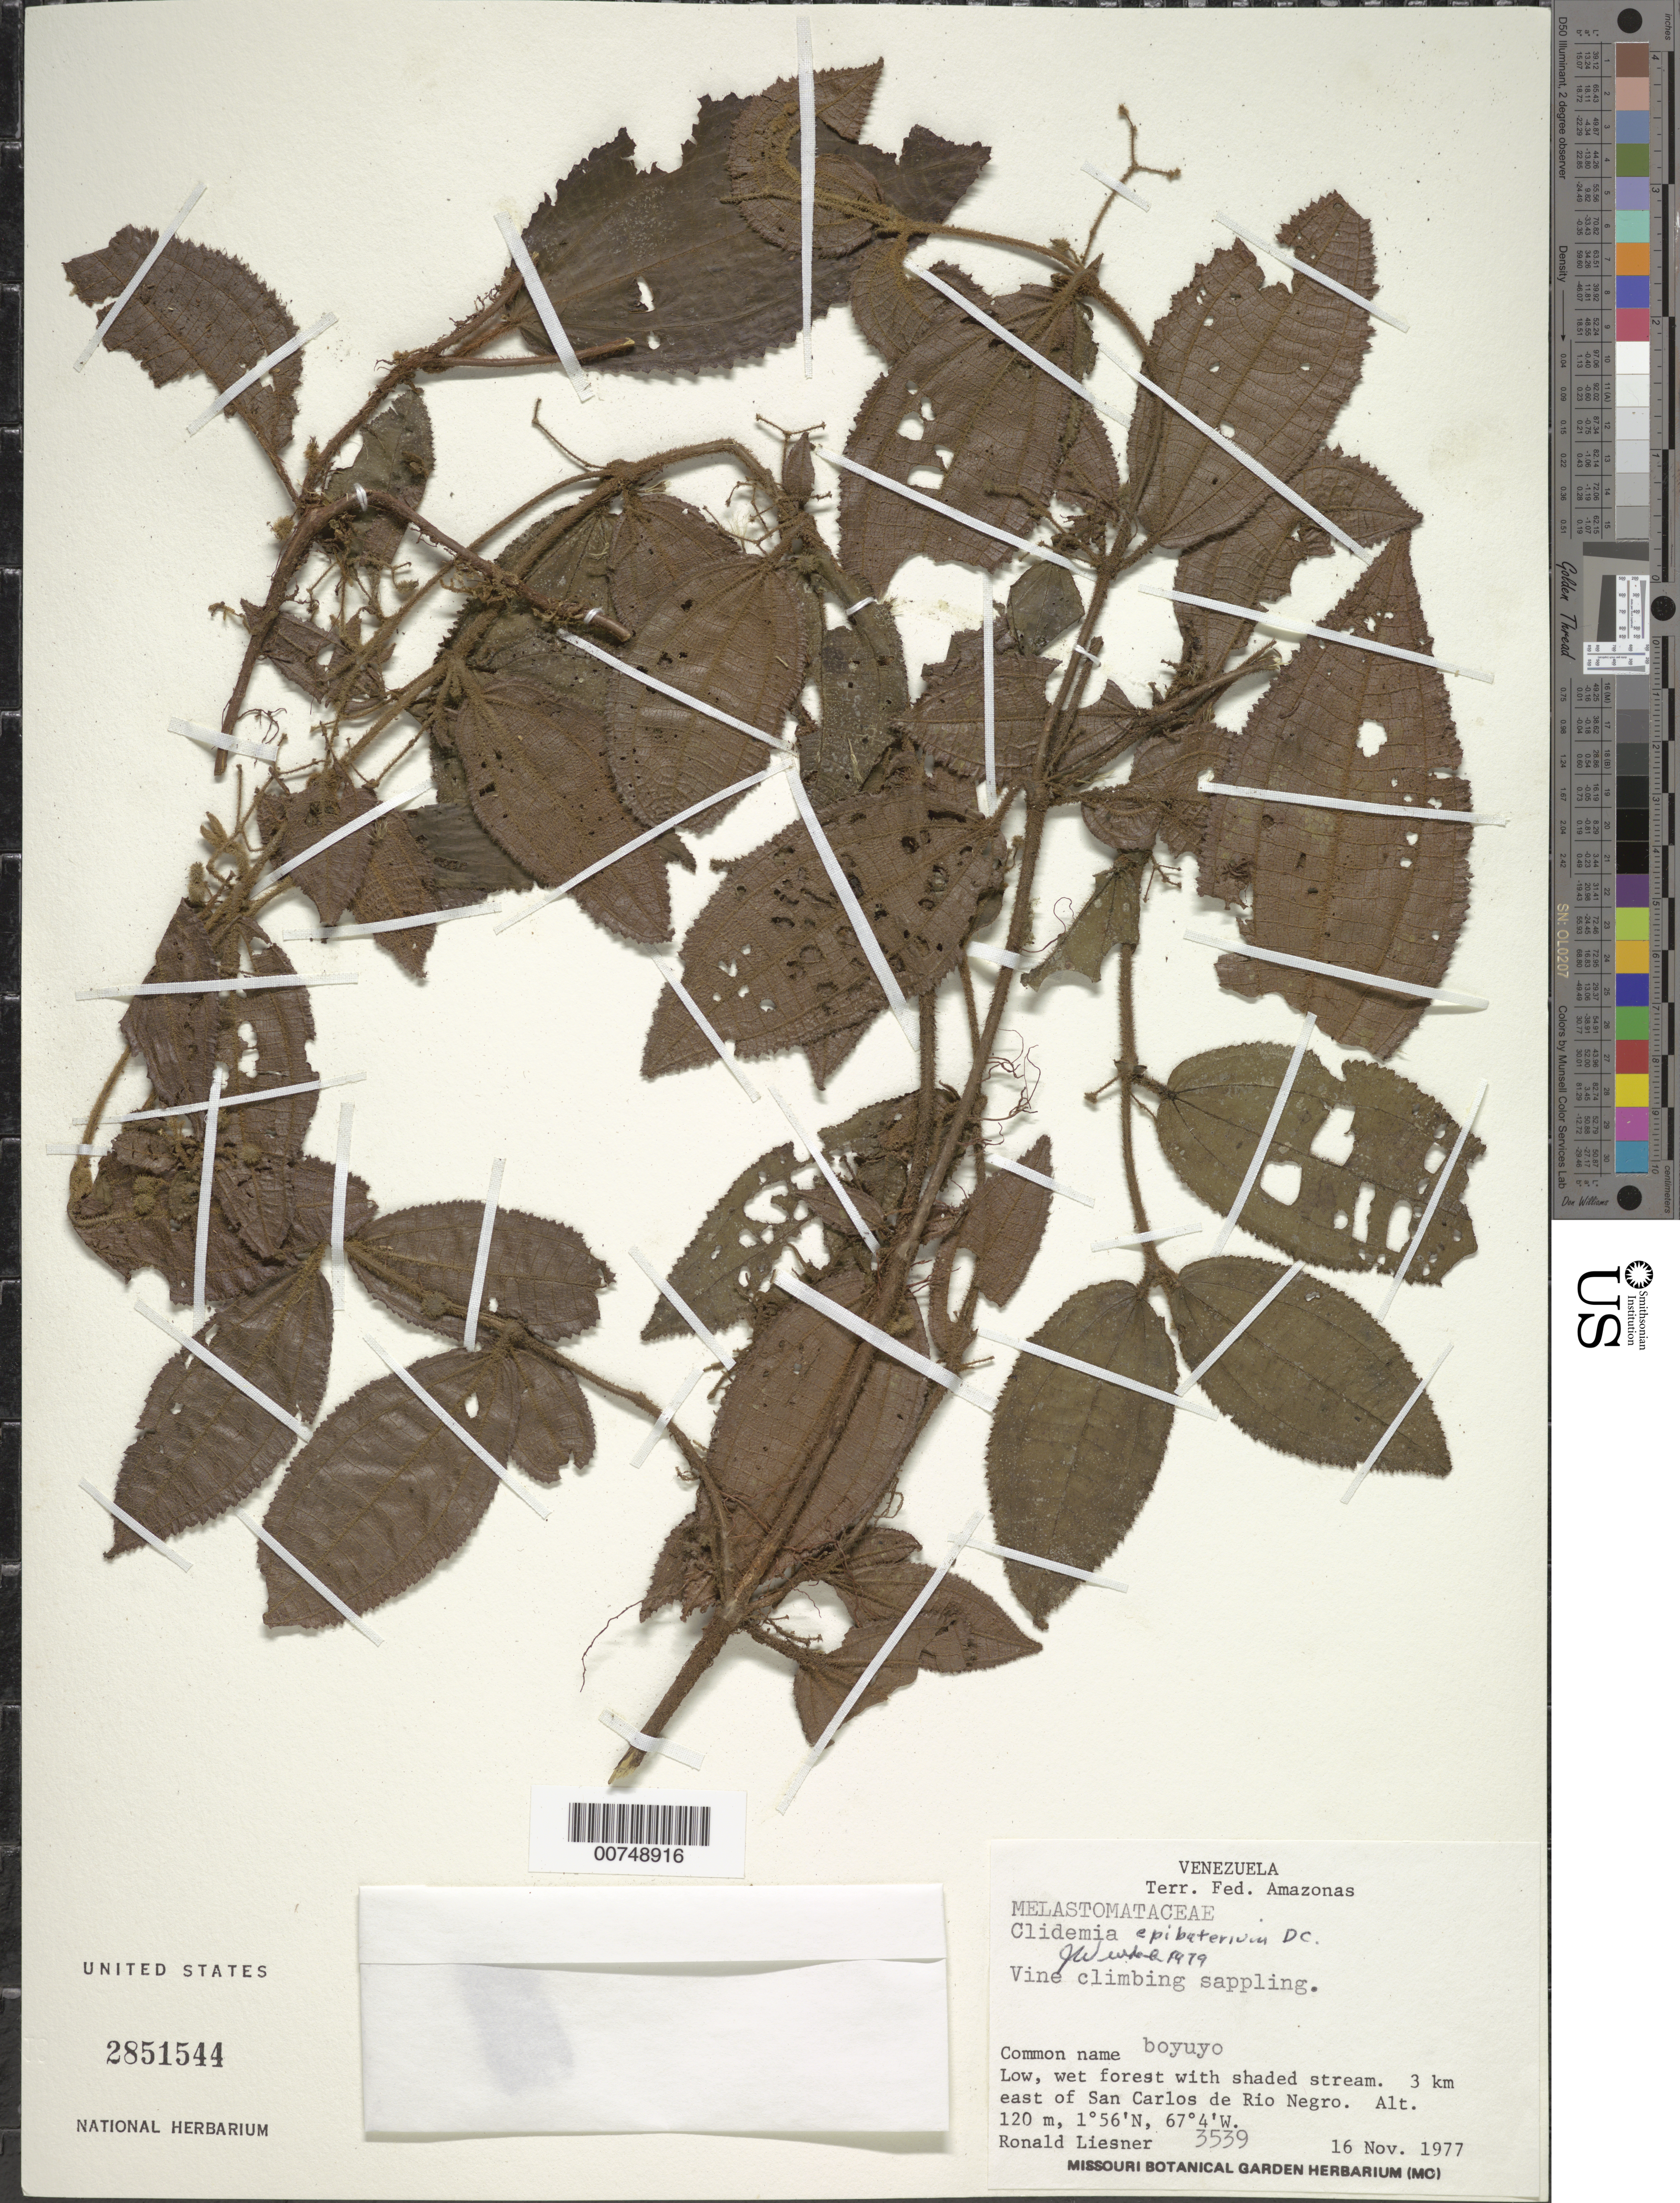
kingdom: Plantae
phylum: Tracheophyta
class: Magnoliopsida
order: Myrtales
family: Melastomataceae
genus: Clidemia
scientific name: Clidemia epibaterium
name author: DC.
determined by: Wurdack, John J., (US), US (UNITED STATES)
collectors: R. L. Liesner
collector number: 3539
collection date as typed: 16-Nov-77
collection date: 1977-11-16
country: Venezuela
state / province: Amazonas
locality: San Carlos de Río Negro, 3 km E of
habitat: Low, wet forest with shaded stream; climbing sapling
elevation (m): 120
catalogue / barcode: US 2851544